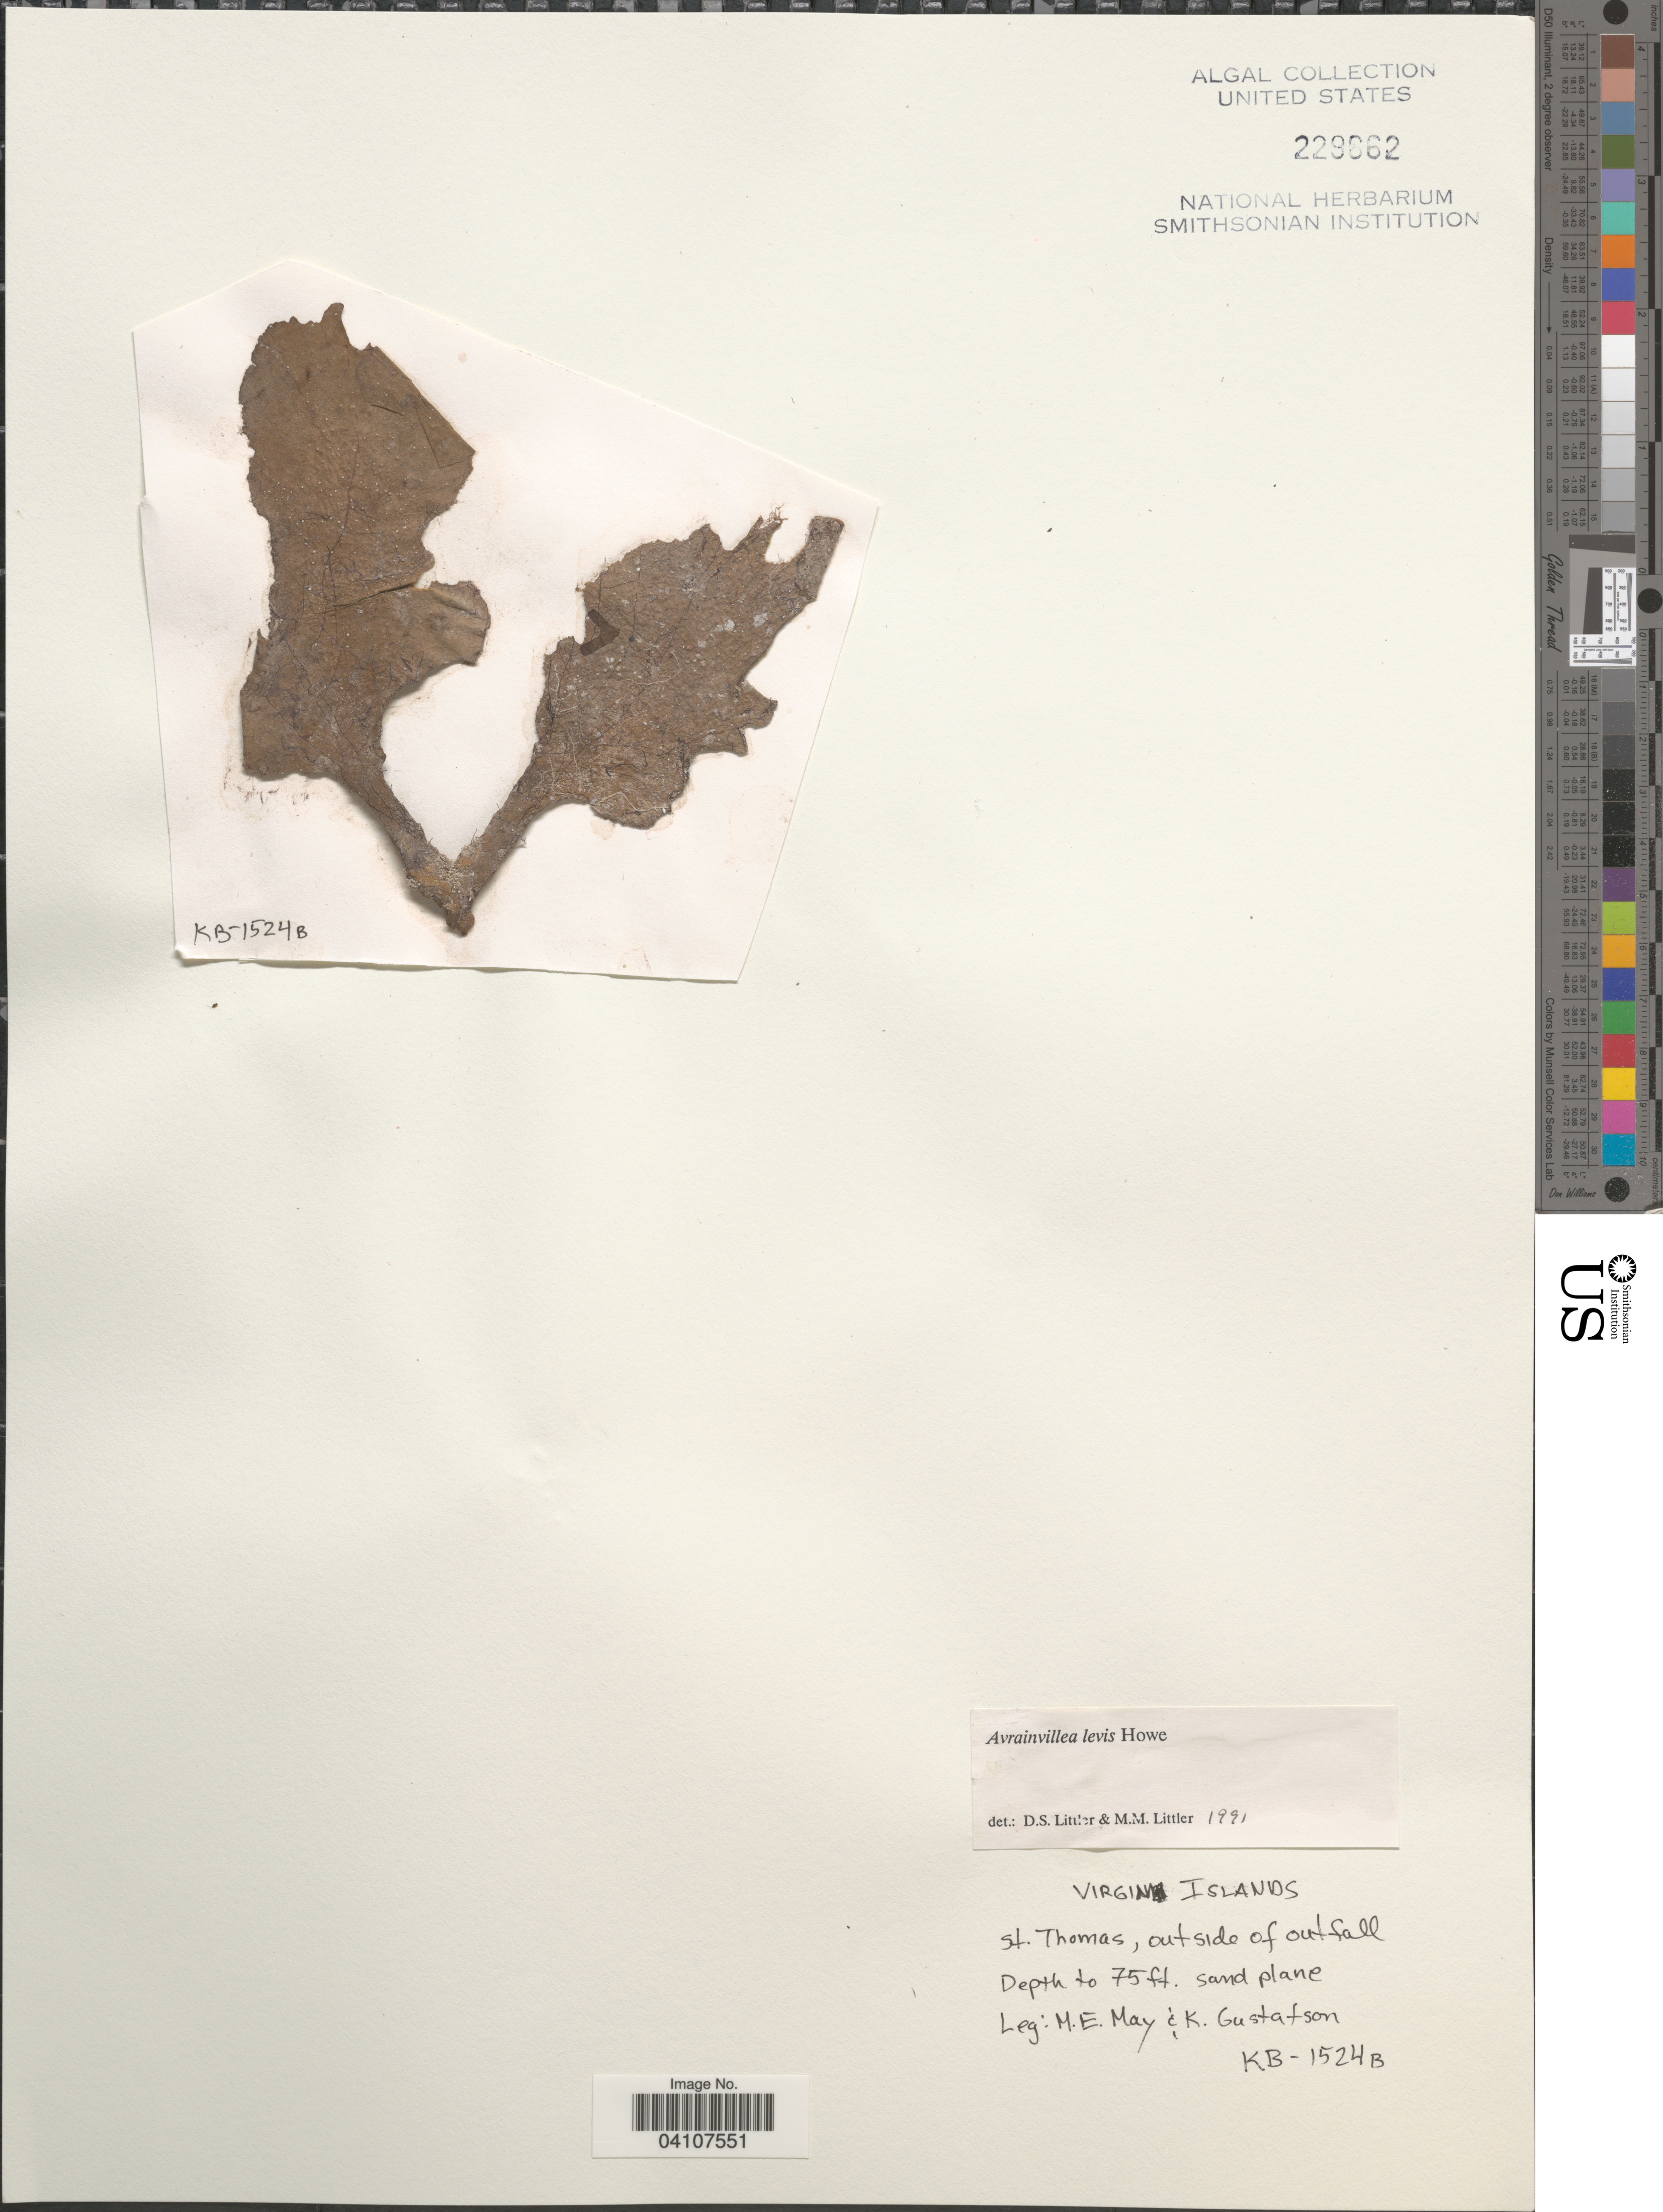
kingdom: Plantae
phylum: Chlorophyta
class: Ulvophyceae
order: Bryopsidales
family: Dichotomosiphonaceae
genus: Avrainvillea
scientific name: Avrainvillea levis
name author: M. Howe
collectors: M. E. Hay & K. Gustafson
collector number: KB-1524B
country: U.S. Virgin Islands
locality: Virgin Islands. St. Thomas, outside of outfall.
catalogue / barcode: US 229662